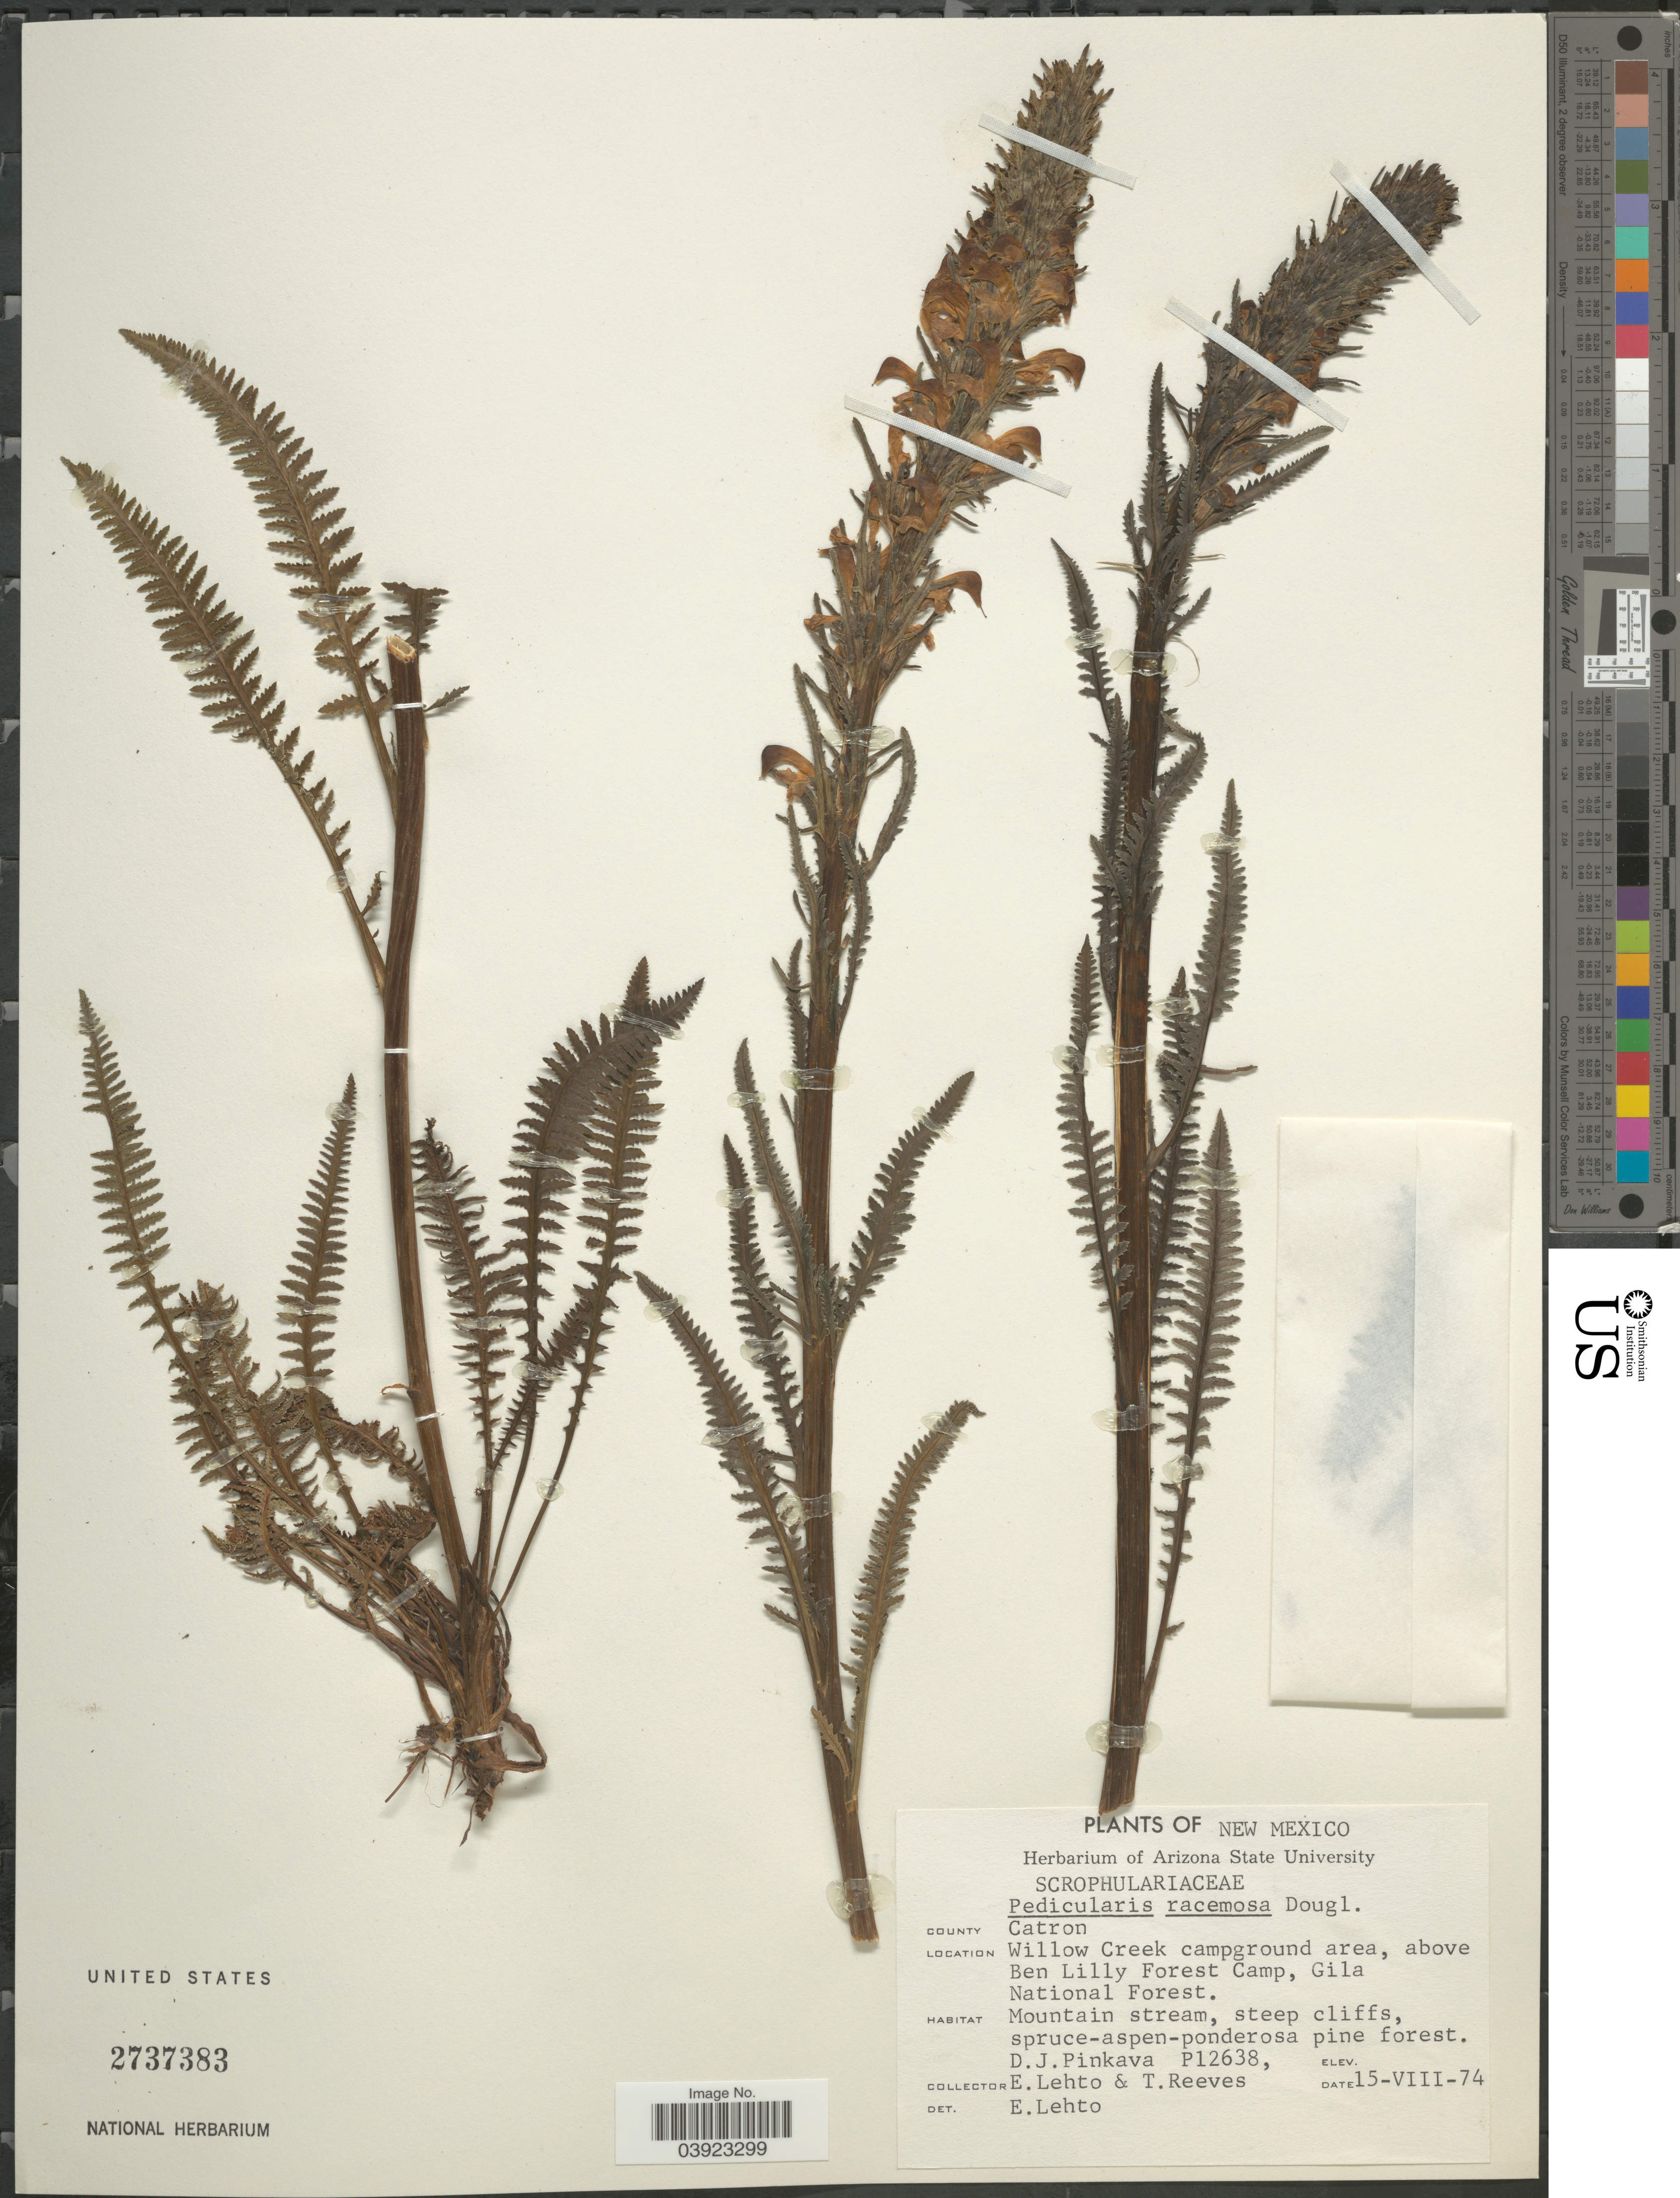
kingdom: Plantae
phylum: Tracheophyta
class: Magnoliopsida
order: Lamiales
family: Orobanchaceae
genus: Pedicularis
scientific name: Pedicularis racemosa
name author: Douglas ex Benth.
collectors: D. J. Pinkava, E. Lehto & T. Reeves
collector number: P12638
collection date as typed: Transcribed d/m/y: 15/8/74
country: United States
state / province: New Mexico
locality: County Catron. Willow Creek campground area, above Ben Lilly Forest Camp, Gila National Forest.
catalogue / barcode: US 2737383